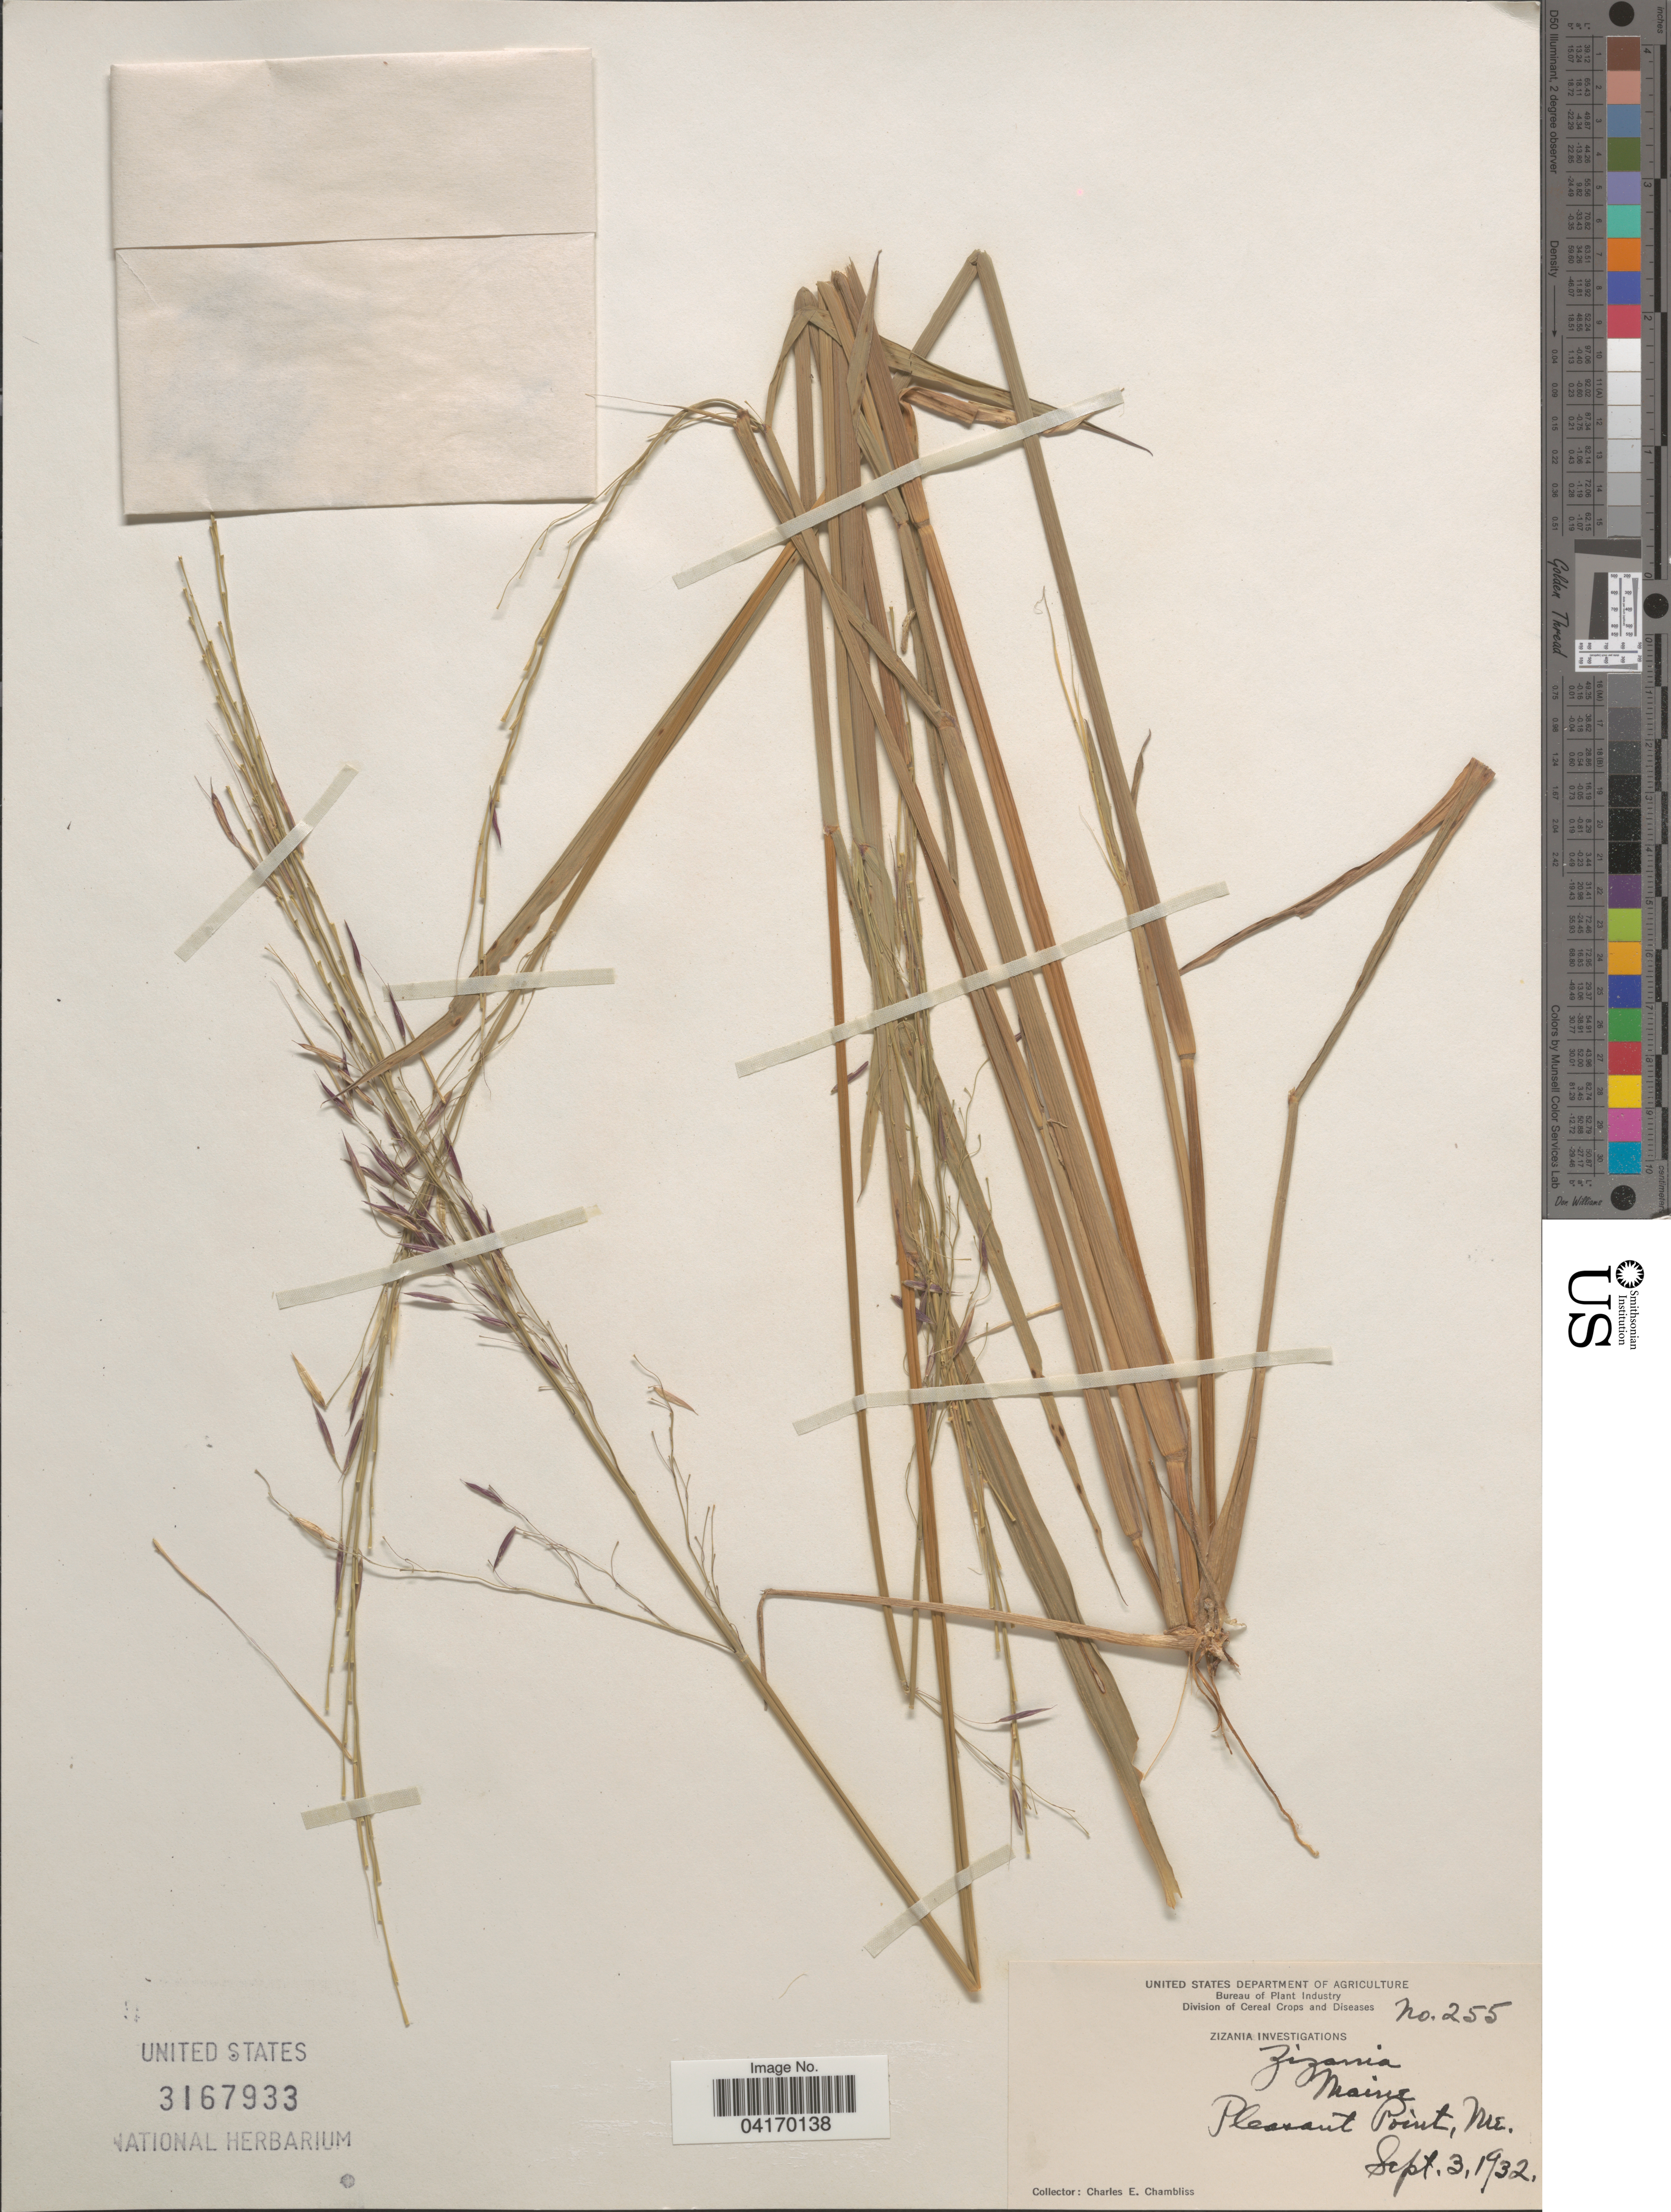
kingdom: Plantae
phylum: Tracheophyta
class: Liliopsida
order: Poales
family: Poaceae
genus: Zizania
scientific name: Zizania aquatica var. brevis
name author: Fassett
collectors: C. Chambliss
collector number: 255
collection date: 1932-09-03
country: United States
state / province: Maine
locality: Pleasant Point.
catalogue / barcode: US 3167933